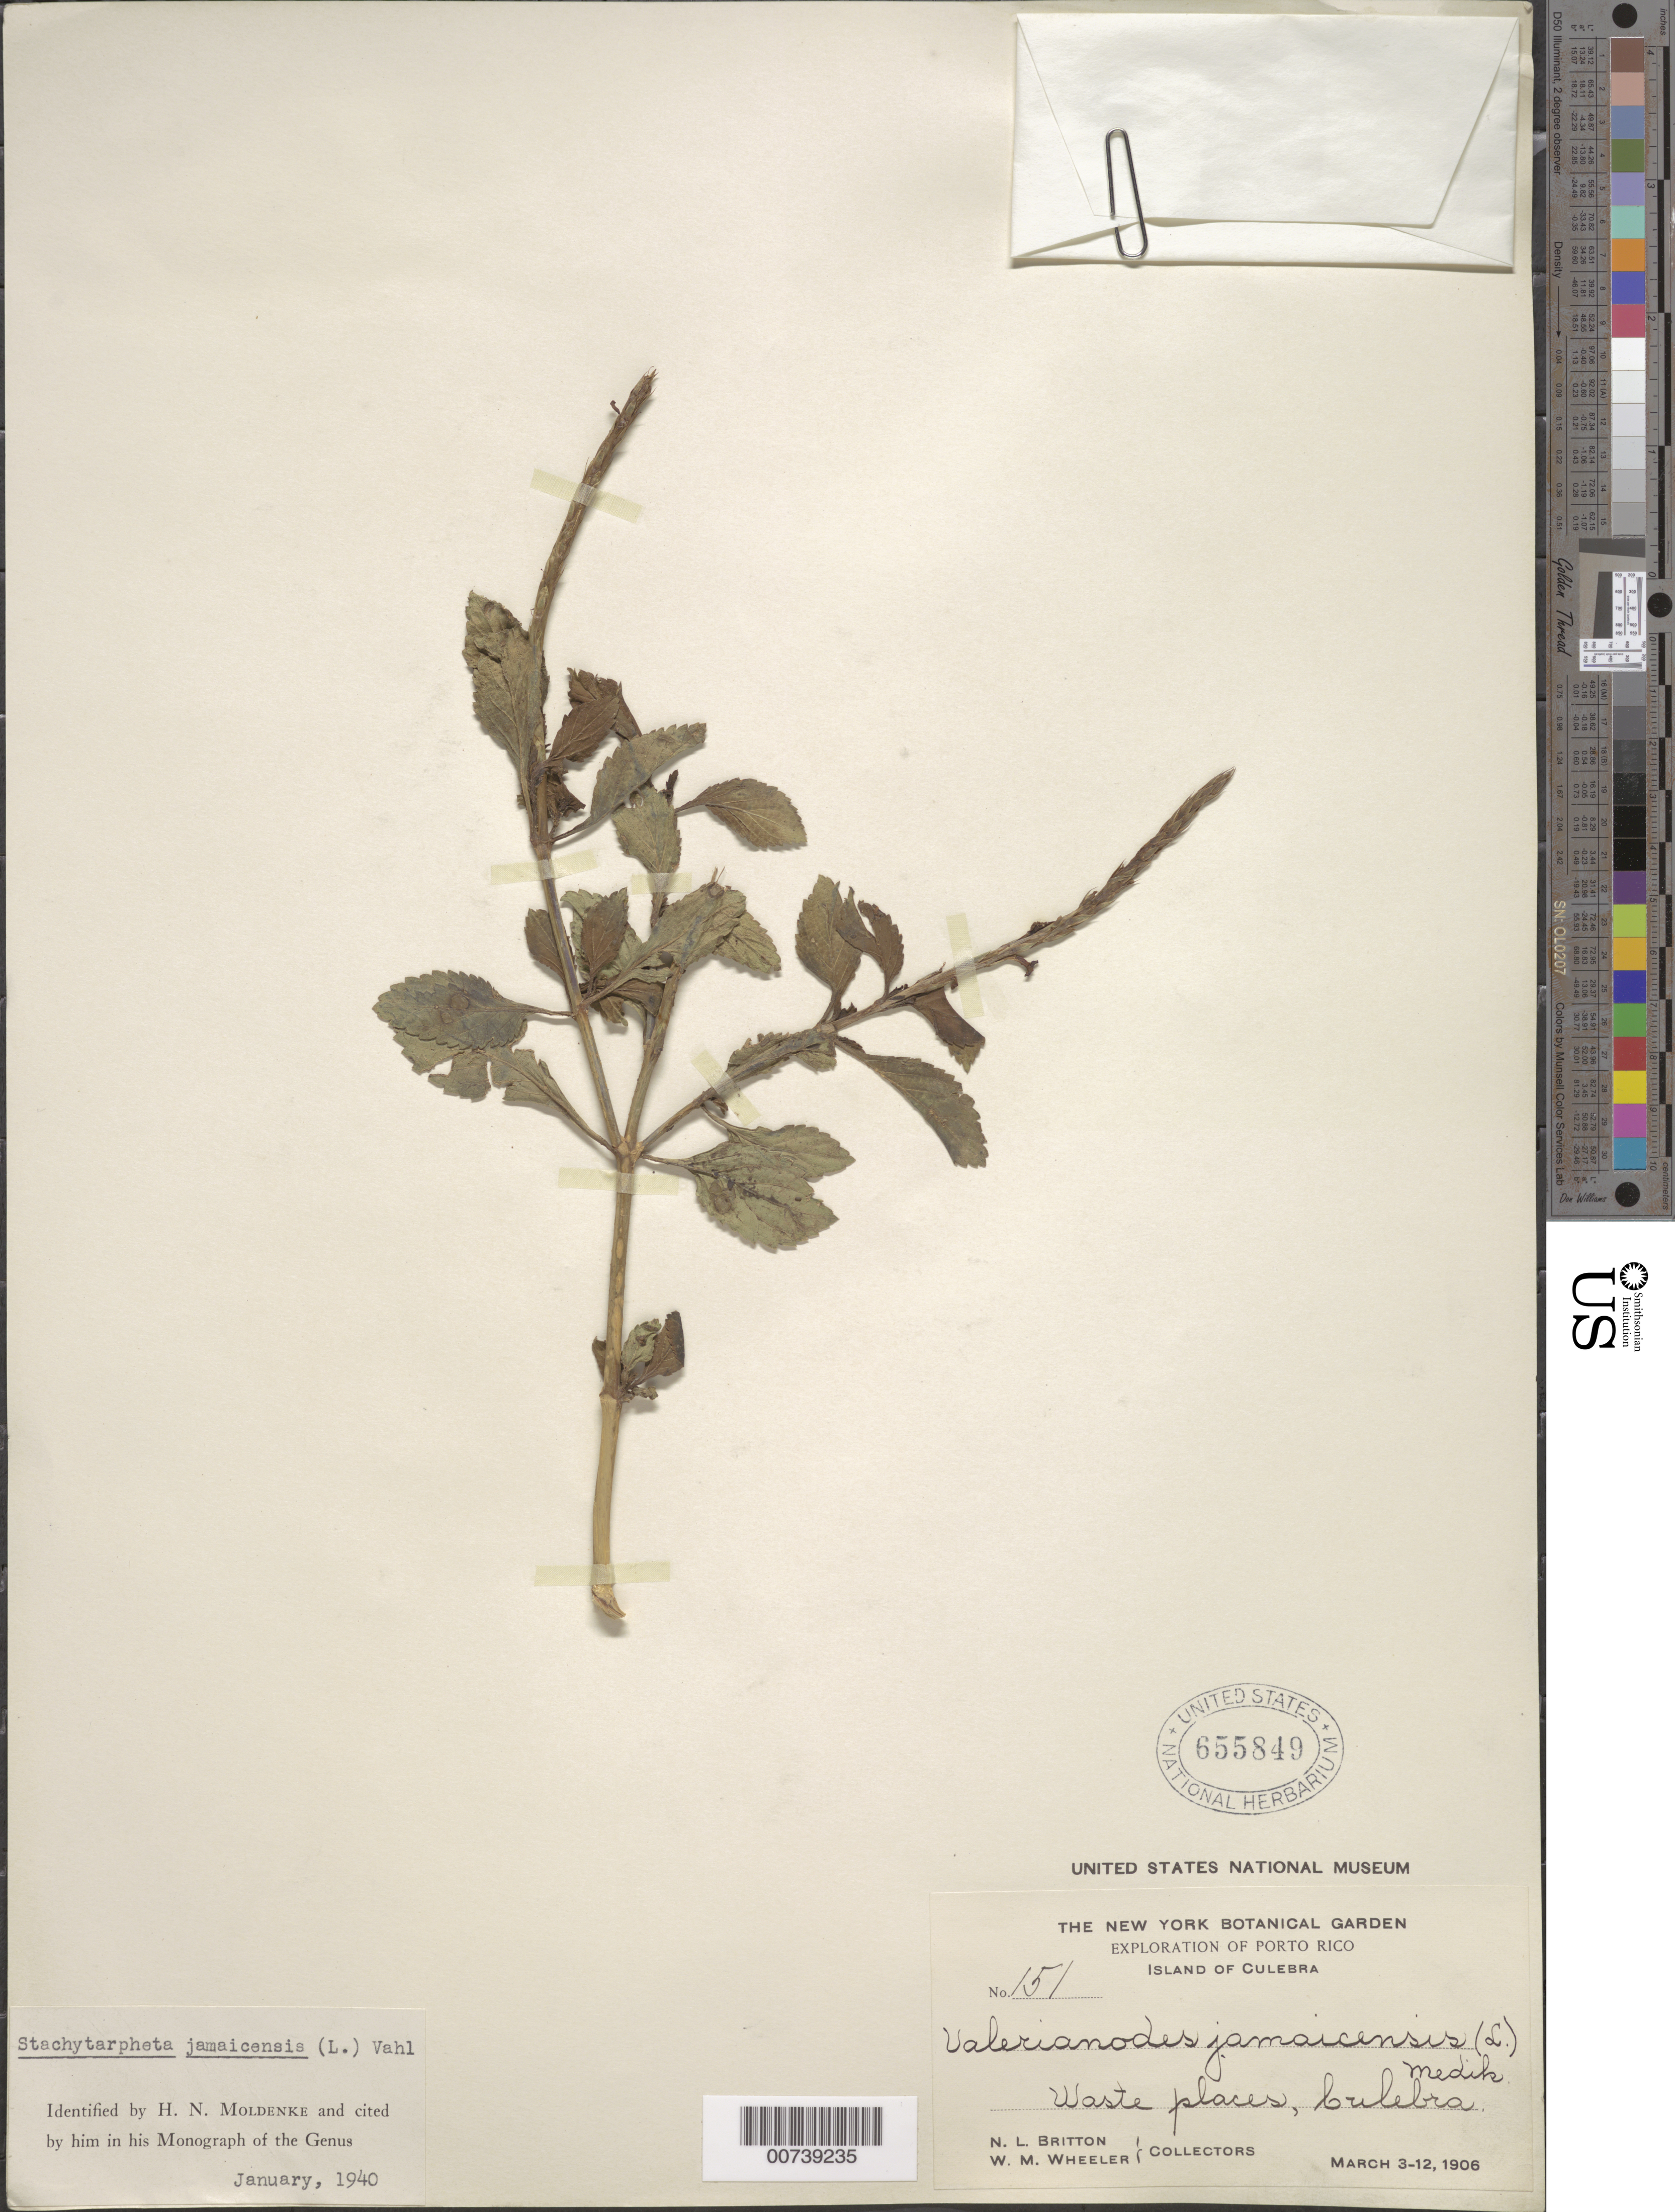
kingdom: Plantae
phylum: Tracheophyta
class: Magnoliopsida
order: Lamiales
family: Verbenaceae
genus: Stachytarpheta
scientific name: Stachytarpheta jamaicensis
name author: (L.) Vahl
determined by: Moldenke, H. N.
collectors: N. Britton & W. Wheeler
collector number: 151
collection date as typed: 03 Mar 1906 to 12 Mar 1906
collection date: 1906-03-03/1906-03-12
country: Puerto Rico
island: Culebra I.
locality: Culebra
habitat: Waste places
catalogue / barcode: US 655849